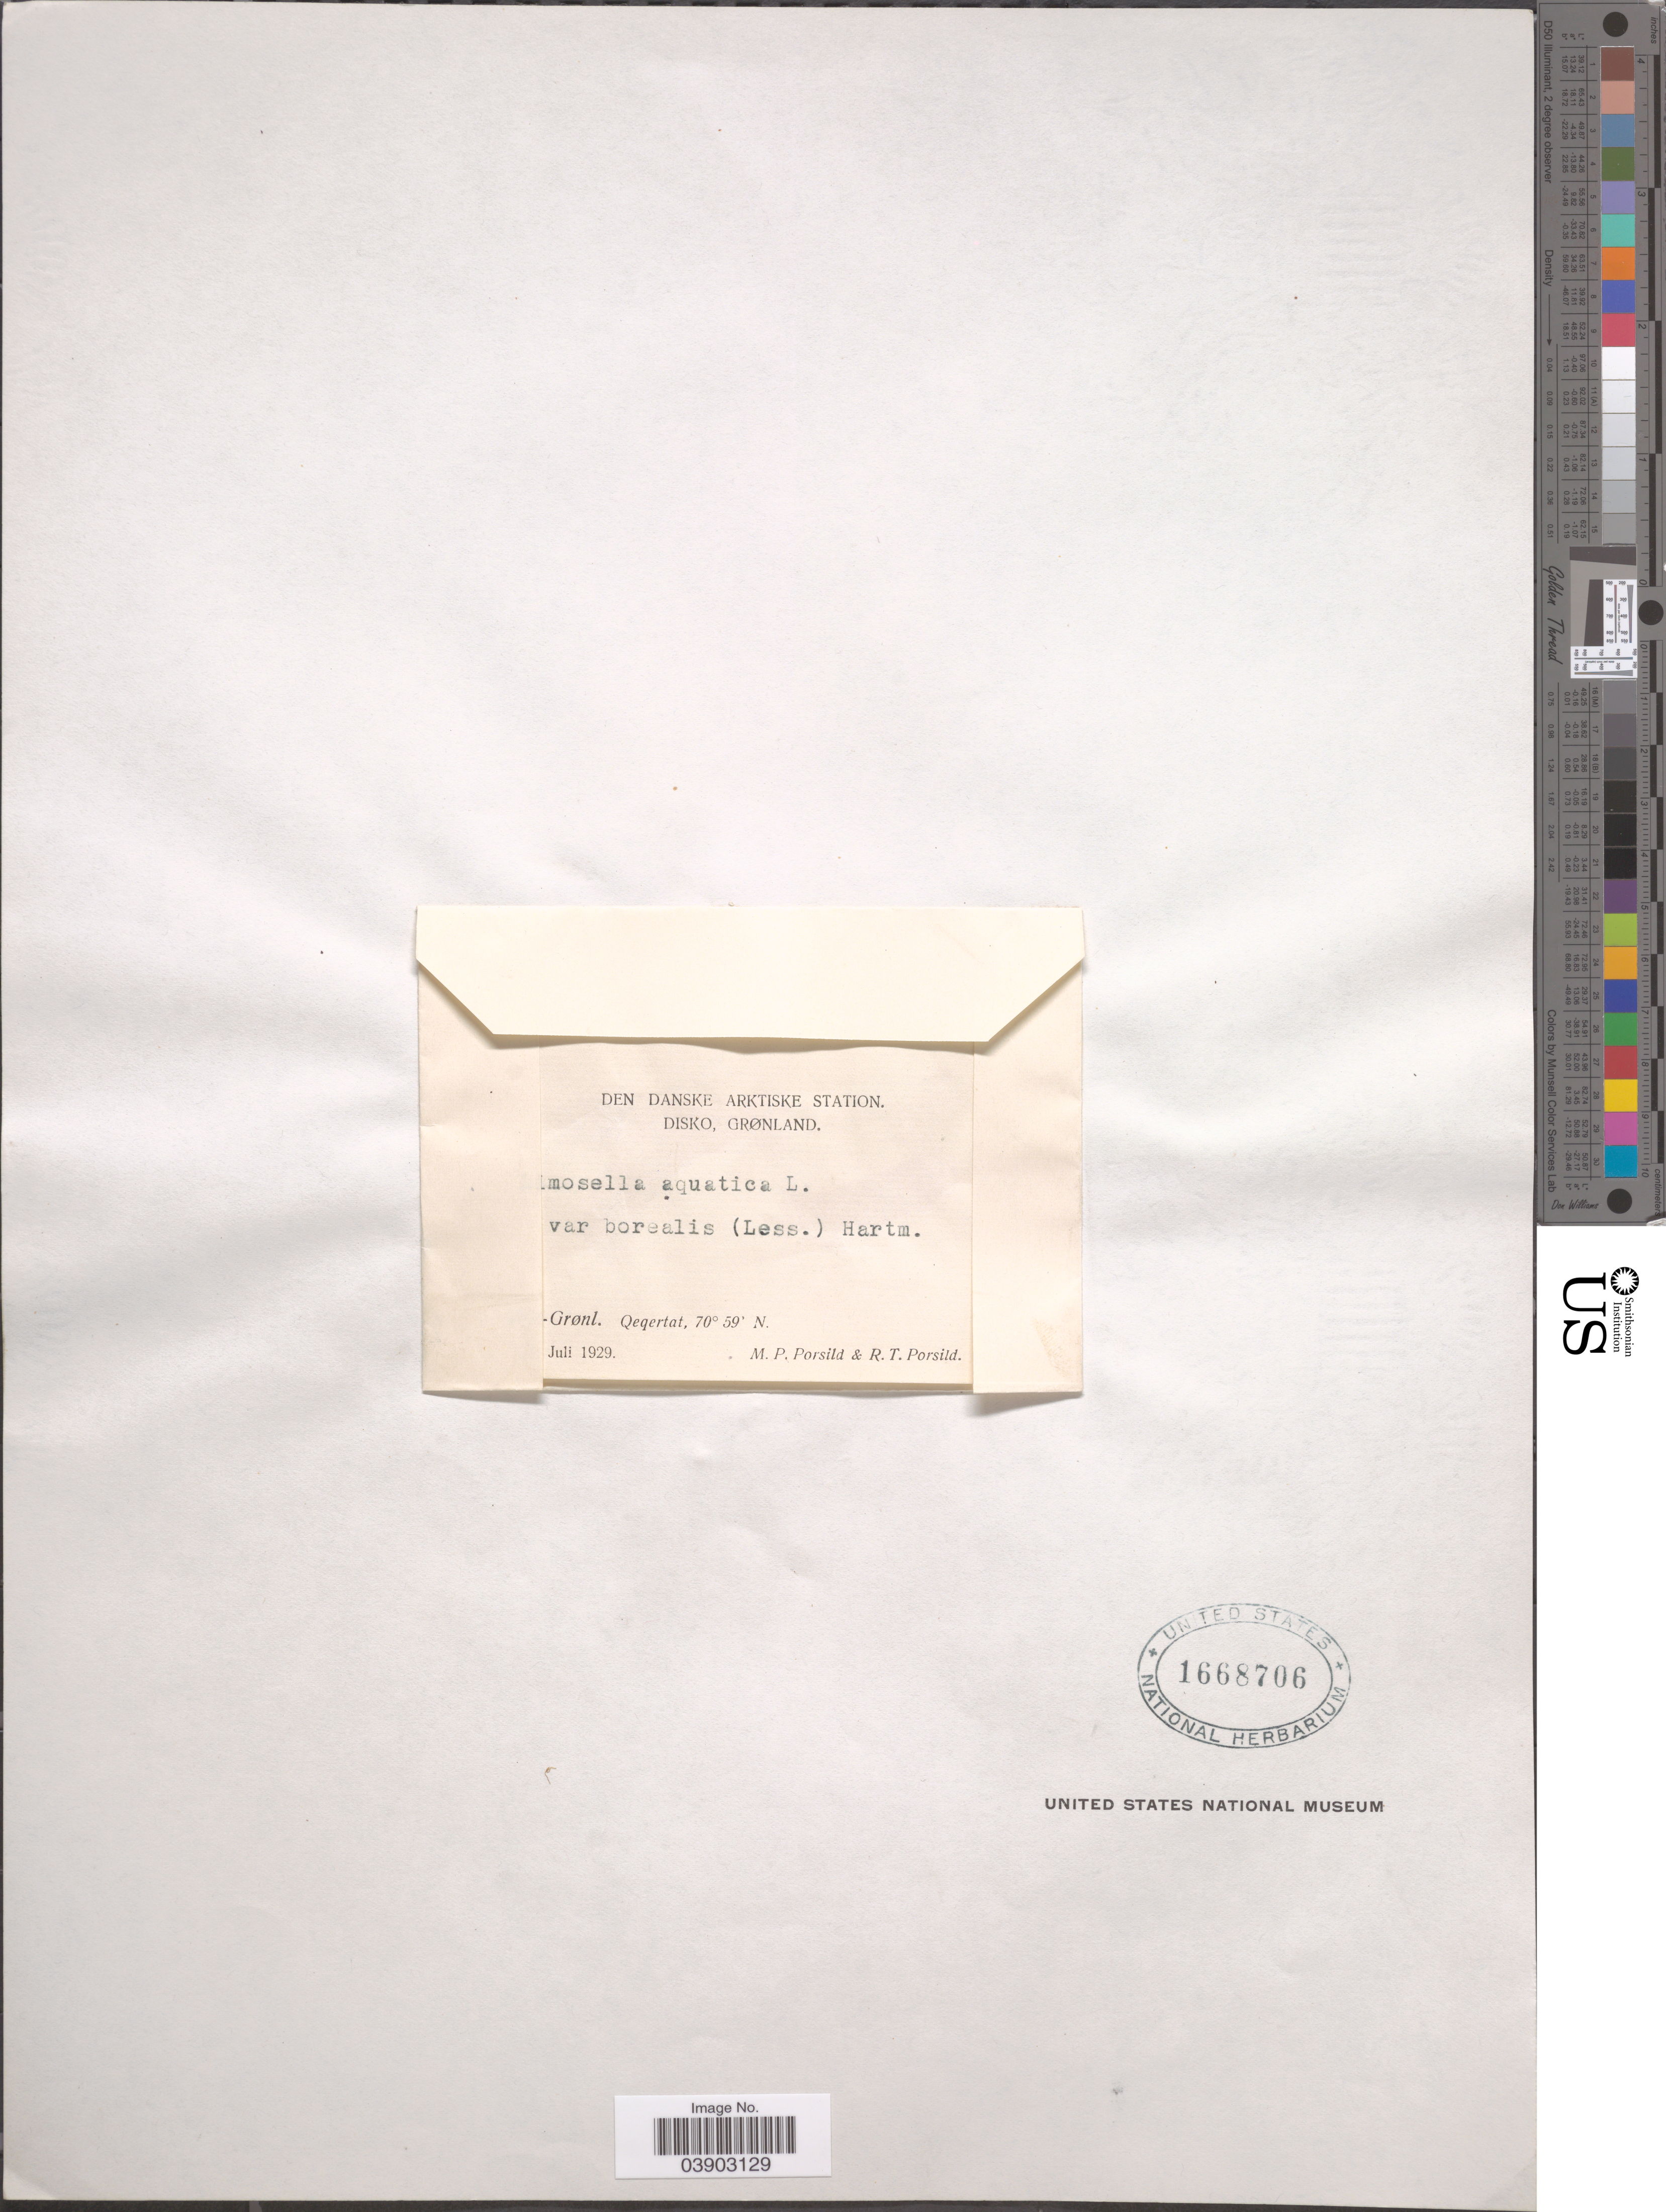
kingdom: Plantae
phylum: Tracheophyta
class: Magnoliopsida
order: Lamiales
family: Scrophulariaceae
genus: Limosella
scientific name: Limosella aquatica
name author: L.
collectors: M. P. Porsild & R. T. Porsild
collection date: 1929-07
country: Greenland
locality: Den Danske Arktiske Station. Disko, Grønland. [illegible text] Grønl. Qeqertat.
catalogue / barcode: US 1668706